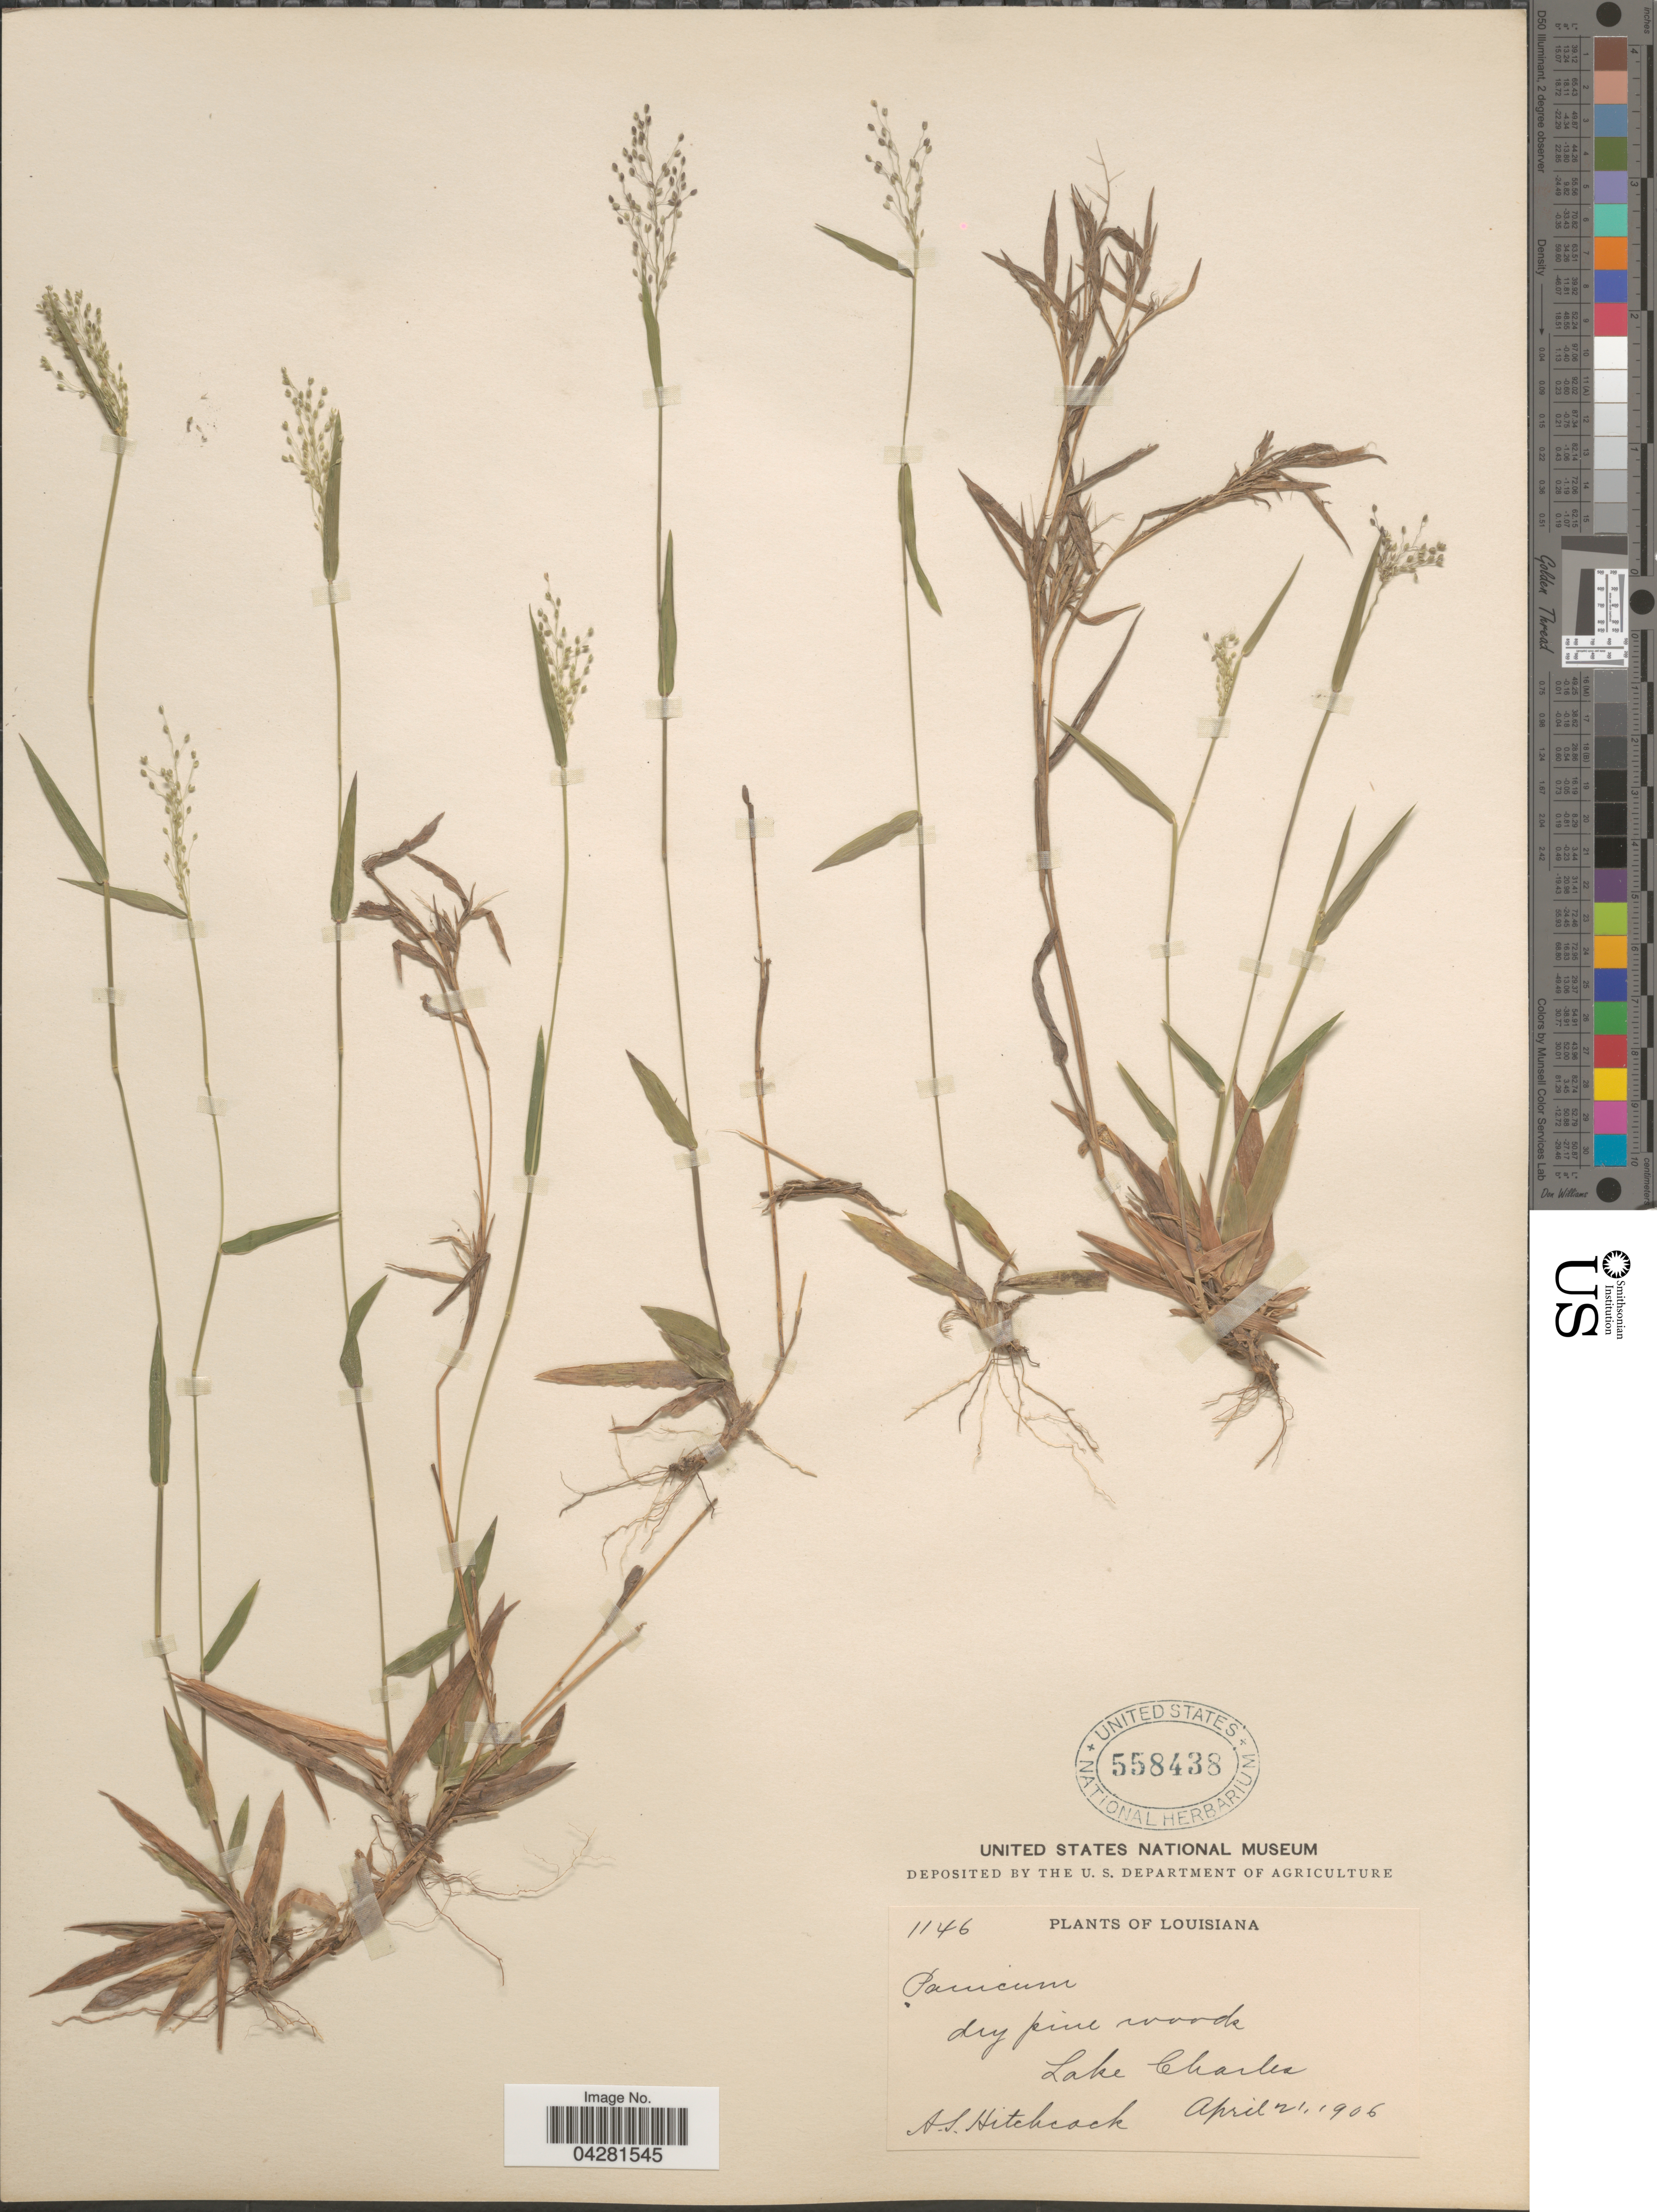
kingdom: Plantae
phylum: Tracheophyta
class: Liliopsida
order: Poales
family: Poaceae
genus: Dichanthelium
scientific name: Dichanthelium dichotomum var. unciphyllum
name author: (Trin.) Davidse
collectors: A. S. Hitchcock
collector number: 1146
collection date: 1906-04-21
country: United States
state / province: Louisiana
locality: Dry pine woods. Lake Charles.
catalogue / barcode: US 558438